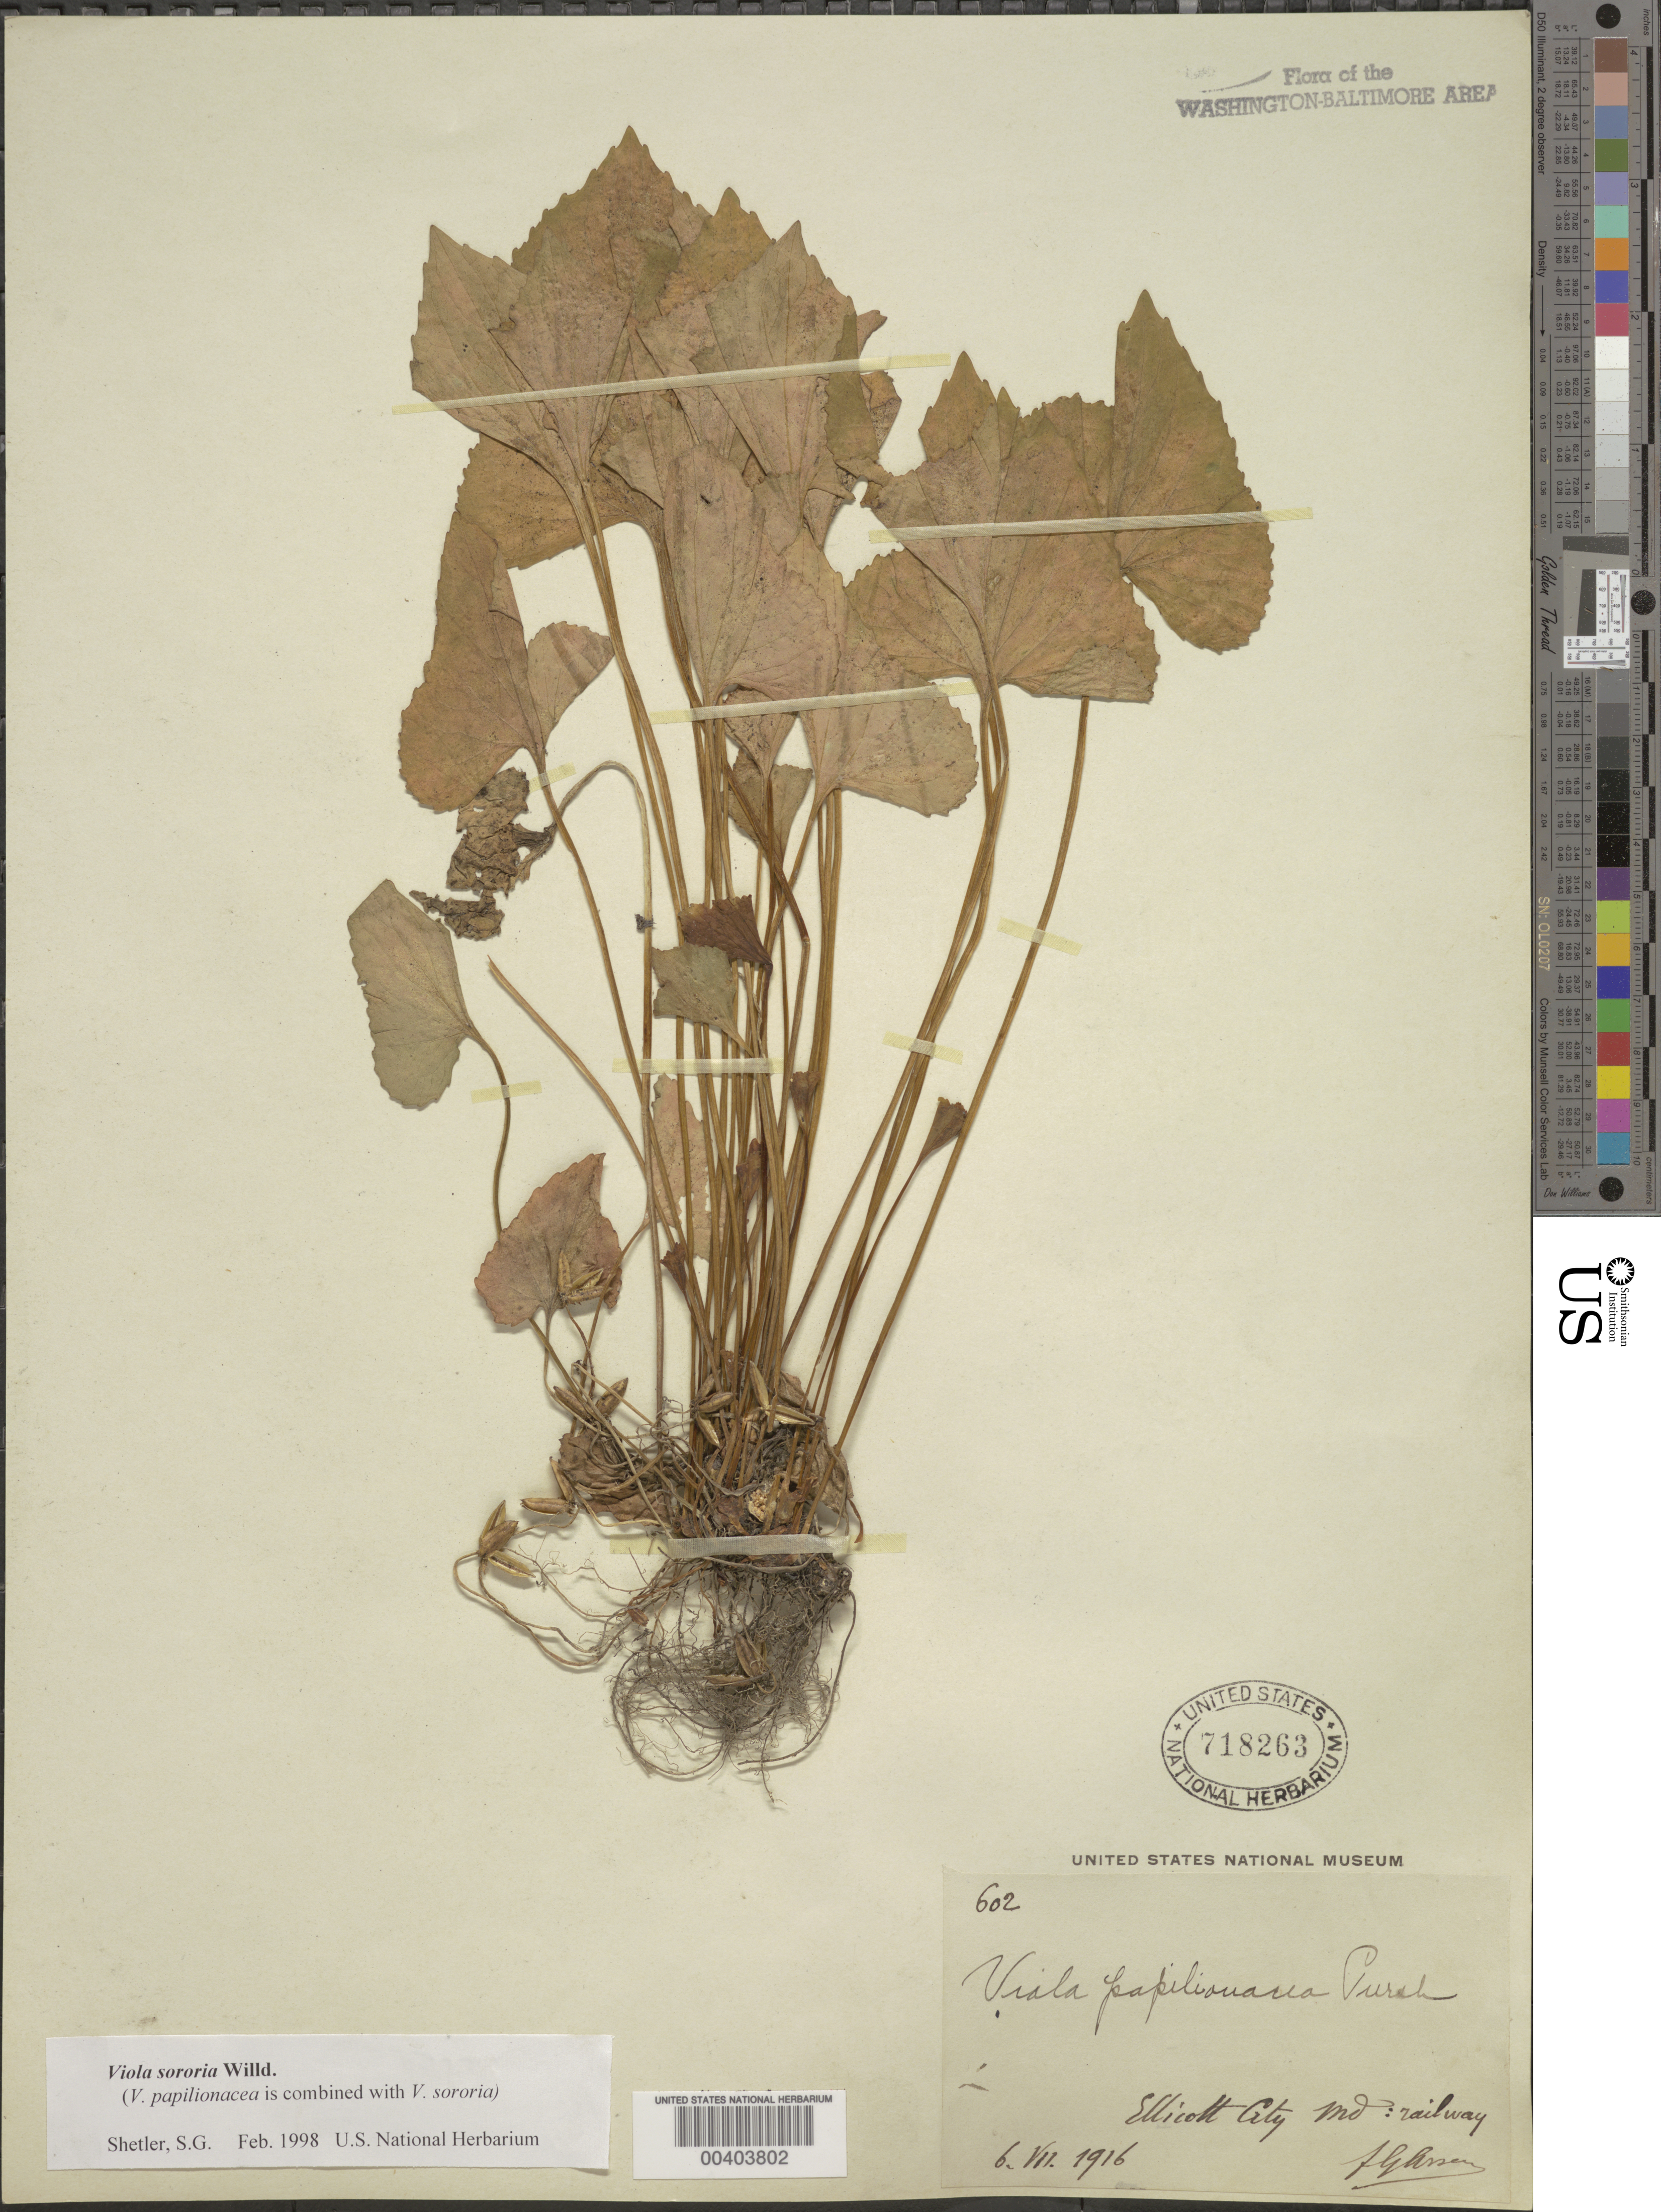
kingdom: Plantae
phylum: Tracheophyta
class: Magnoliopsida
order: Malpighiales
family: Violaceae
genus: Viola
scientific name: Viola sororia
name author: Willd.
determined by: Shetler, Stanwyn G., (US), NMNH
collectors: Bro. G. Arsène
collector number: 602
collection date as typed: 06 Jul 1916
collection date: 1916-07-06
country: United States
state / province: Maryland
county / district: Howard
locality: Ellicott City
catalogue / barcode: US 718263